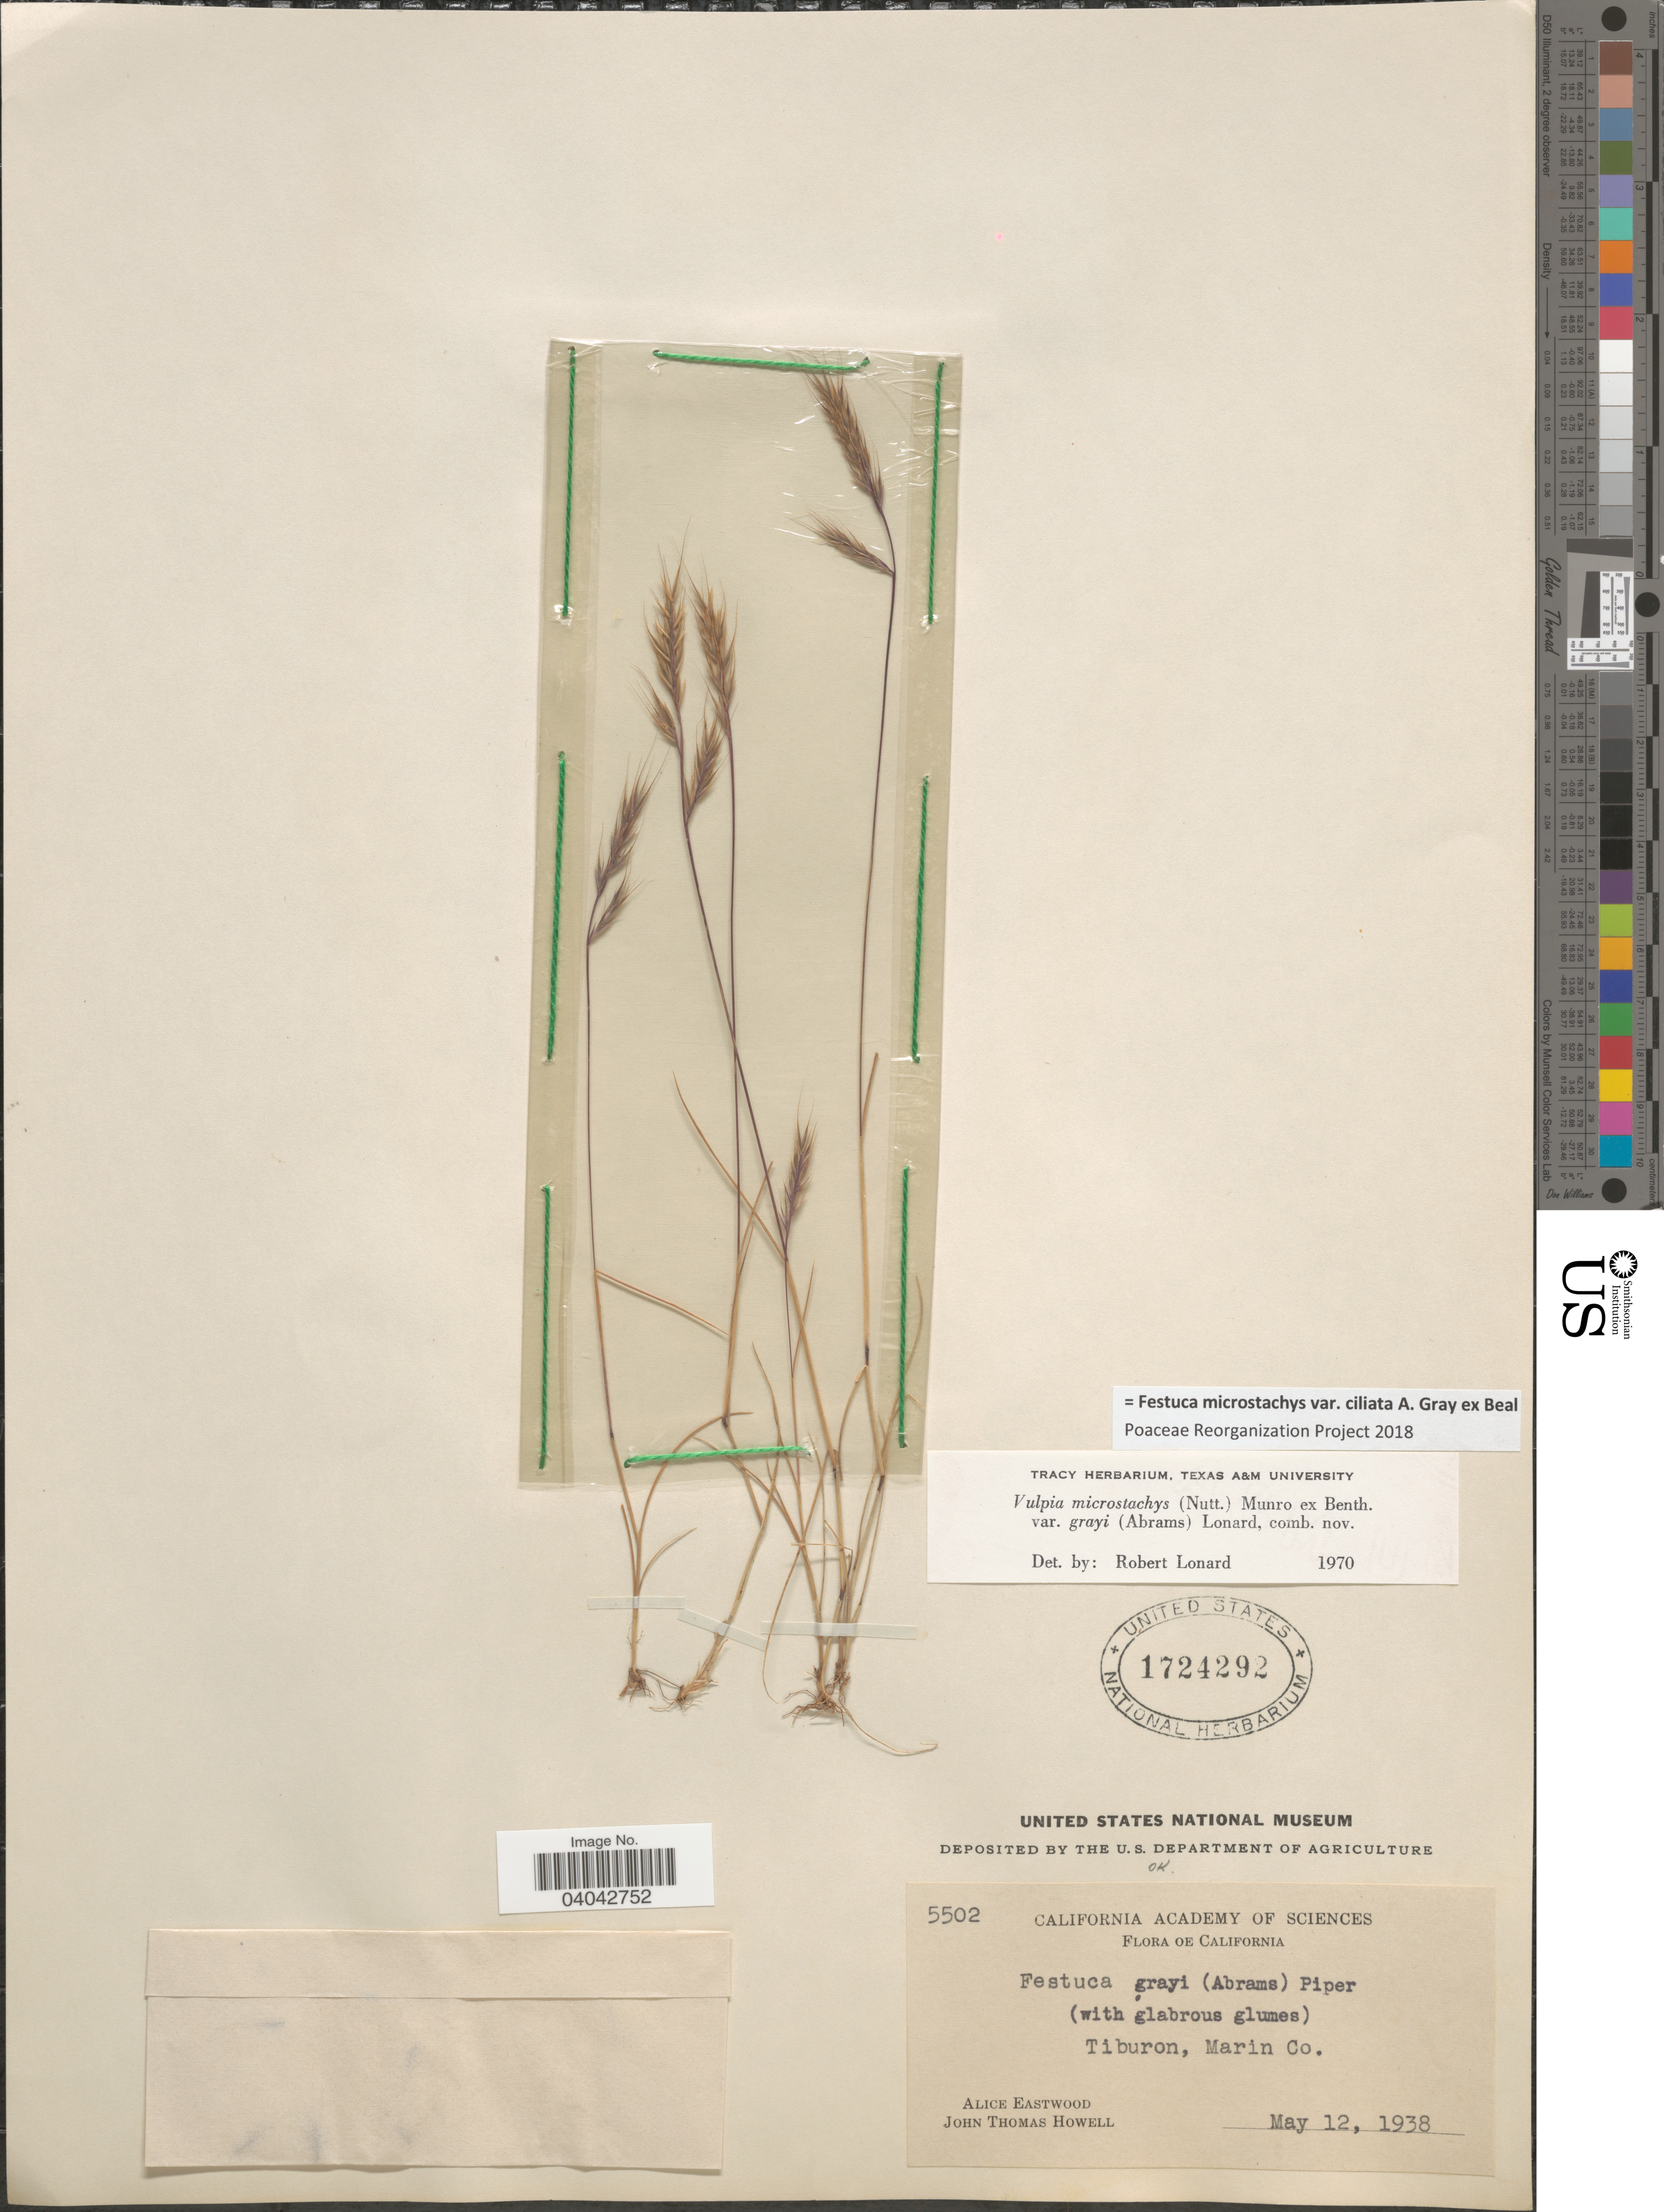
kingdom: Plantae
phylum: Tracheophyta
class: Liliopsida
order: Poales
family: Poaceae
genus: Festuca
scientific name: Festuca microstachys var. ciliata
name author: A. Gray ex W.J. Beal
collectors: A. Eastwood & J. T. Howell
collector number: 5502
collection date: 1938-05-12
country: United States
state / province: California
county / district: Marin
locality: Tiburon, Marin Co.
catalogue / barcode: US 1724292